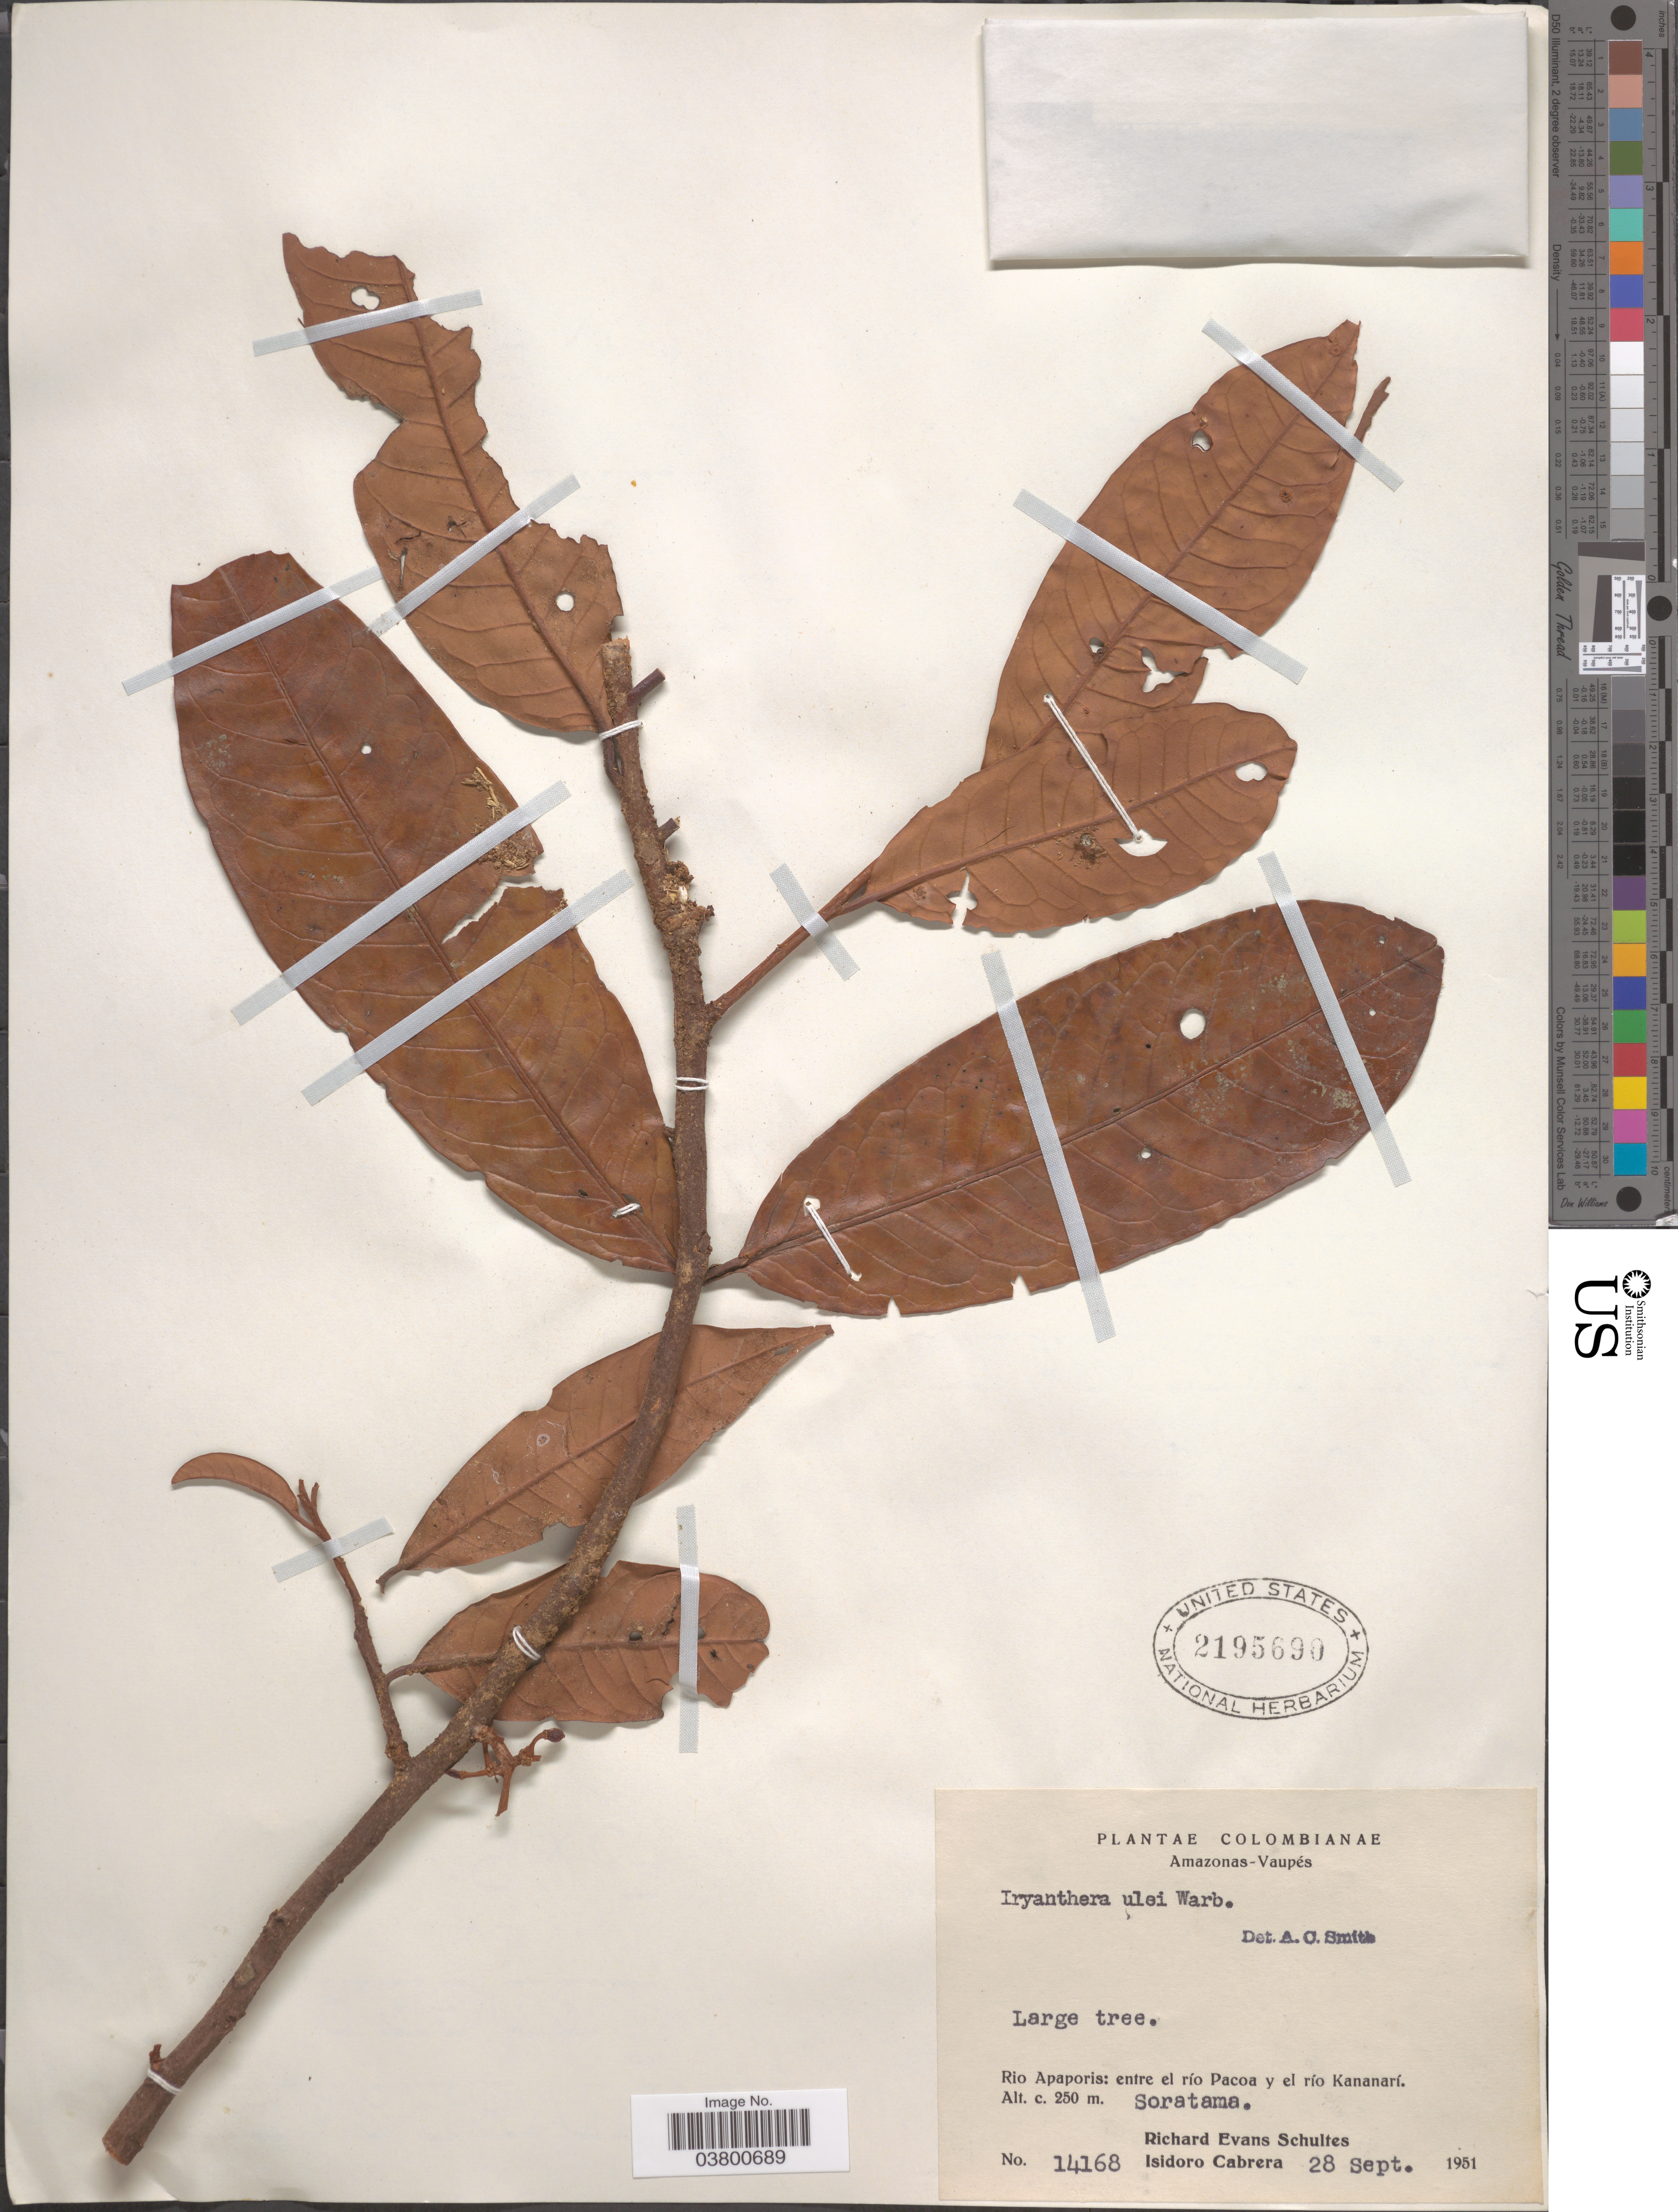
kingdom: Plantae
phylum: Tracheophyta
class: Magnoliopsida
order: Magnoliales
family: Myristicaceae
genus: Iryanthera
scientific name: Iryanthera ulei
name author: Warb.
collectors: R. E. Schultes & I. Cabrera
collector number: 14168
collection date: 1951-09-28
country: Colombia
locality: Amazonas-Vaupés. Rio Apaporis: entre el río Pacoa y el río Kananarí. Soratama.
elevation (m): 250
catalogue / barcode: US 2195690